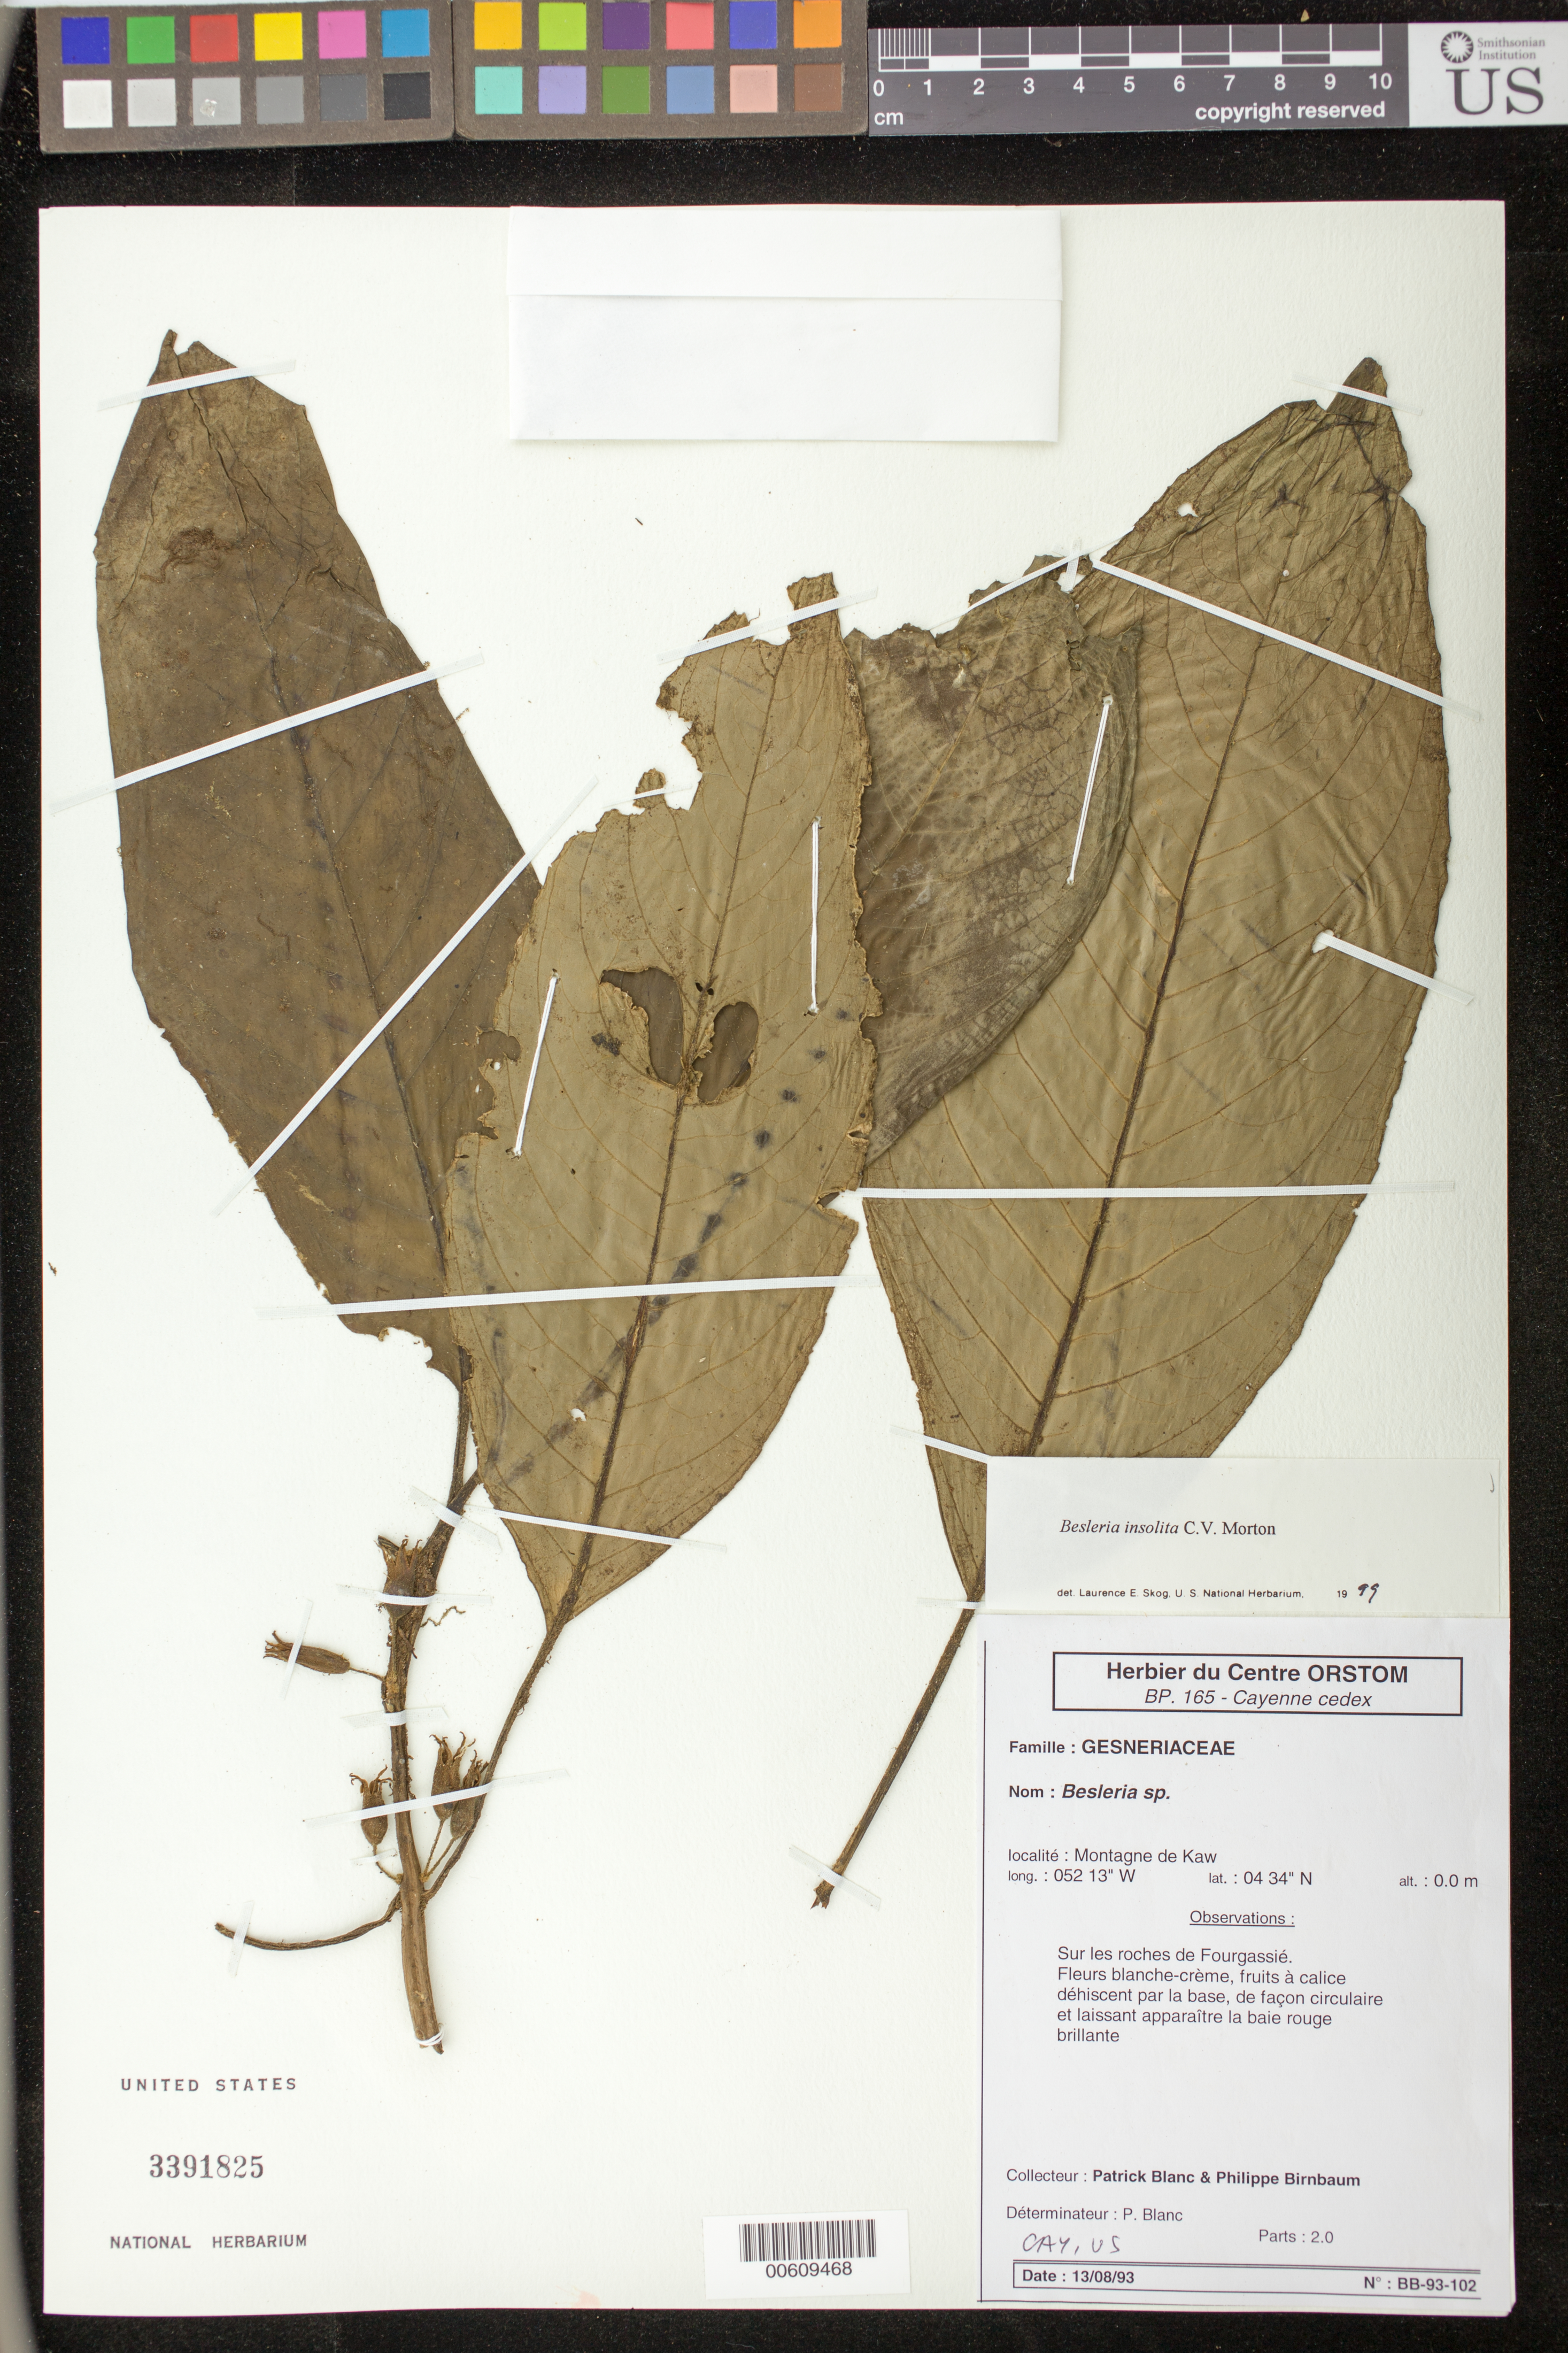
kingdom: Plantae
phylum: Tracheophyta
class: Magnoliopsida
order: Lamiales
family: Gesneriaceae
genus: Besleria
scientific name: Besleria insolita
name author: C.V. Morton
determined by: Skog, Laurence E.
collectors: P. Blanc & P. Birnbaum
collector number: BB-93- 102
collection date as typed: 13 Aug 1993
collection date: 1993-08-13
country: French Guiana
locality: Montagne de Kaw, sur les roches de Fourgassié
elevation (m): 0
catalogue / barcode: US 3391825